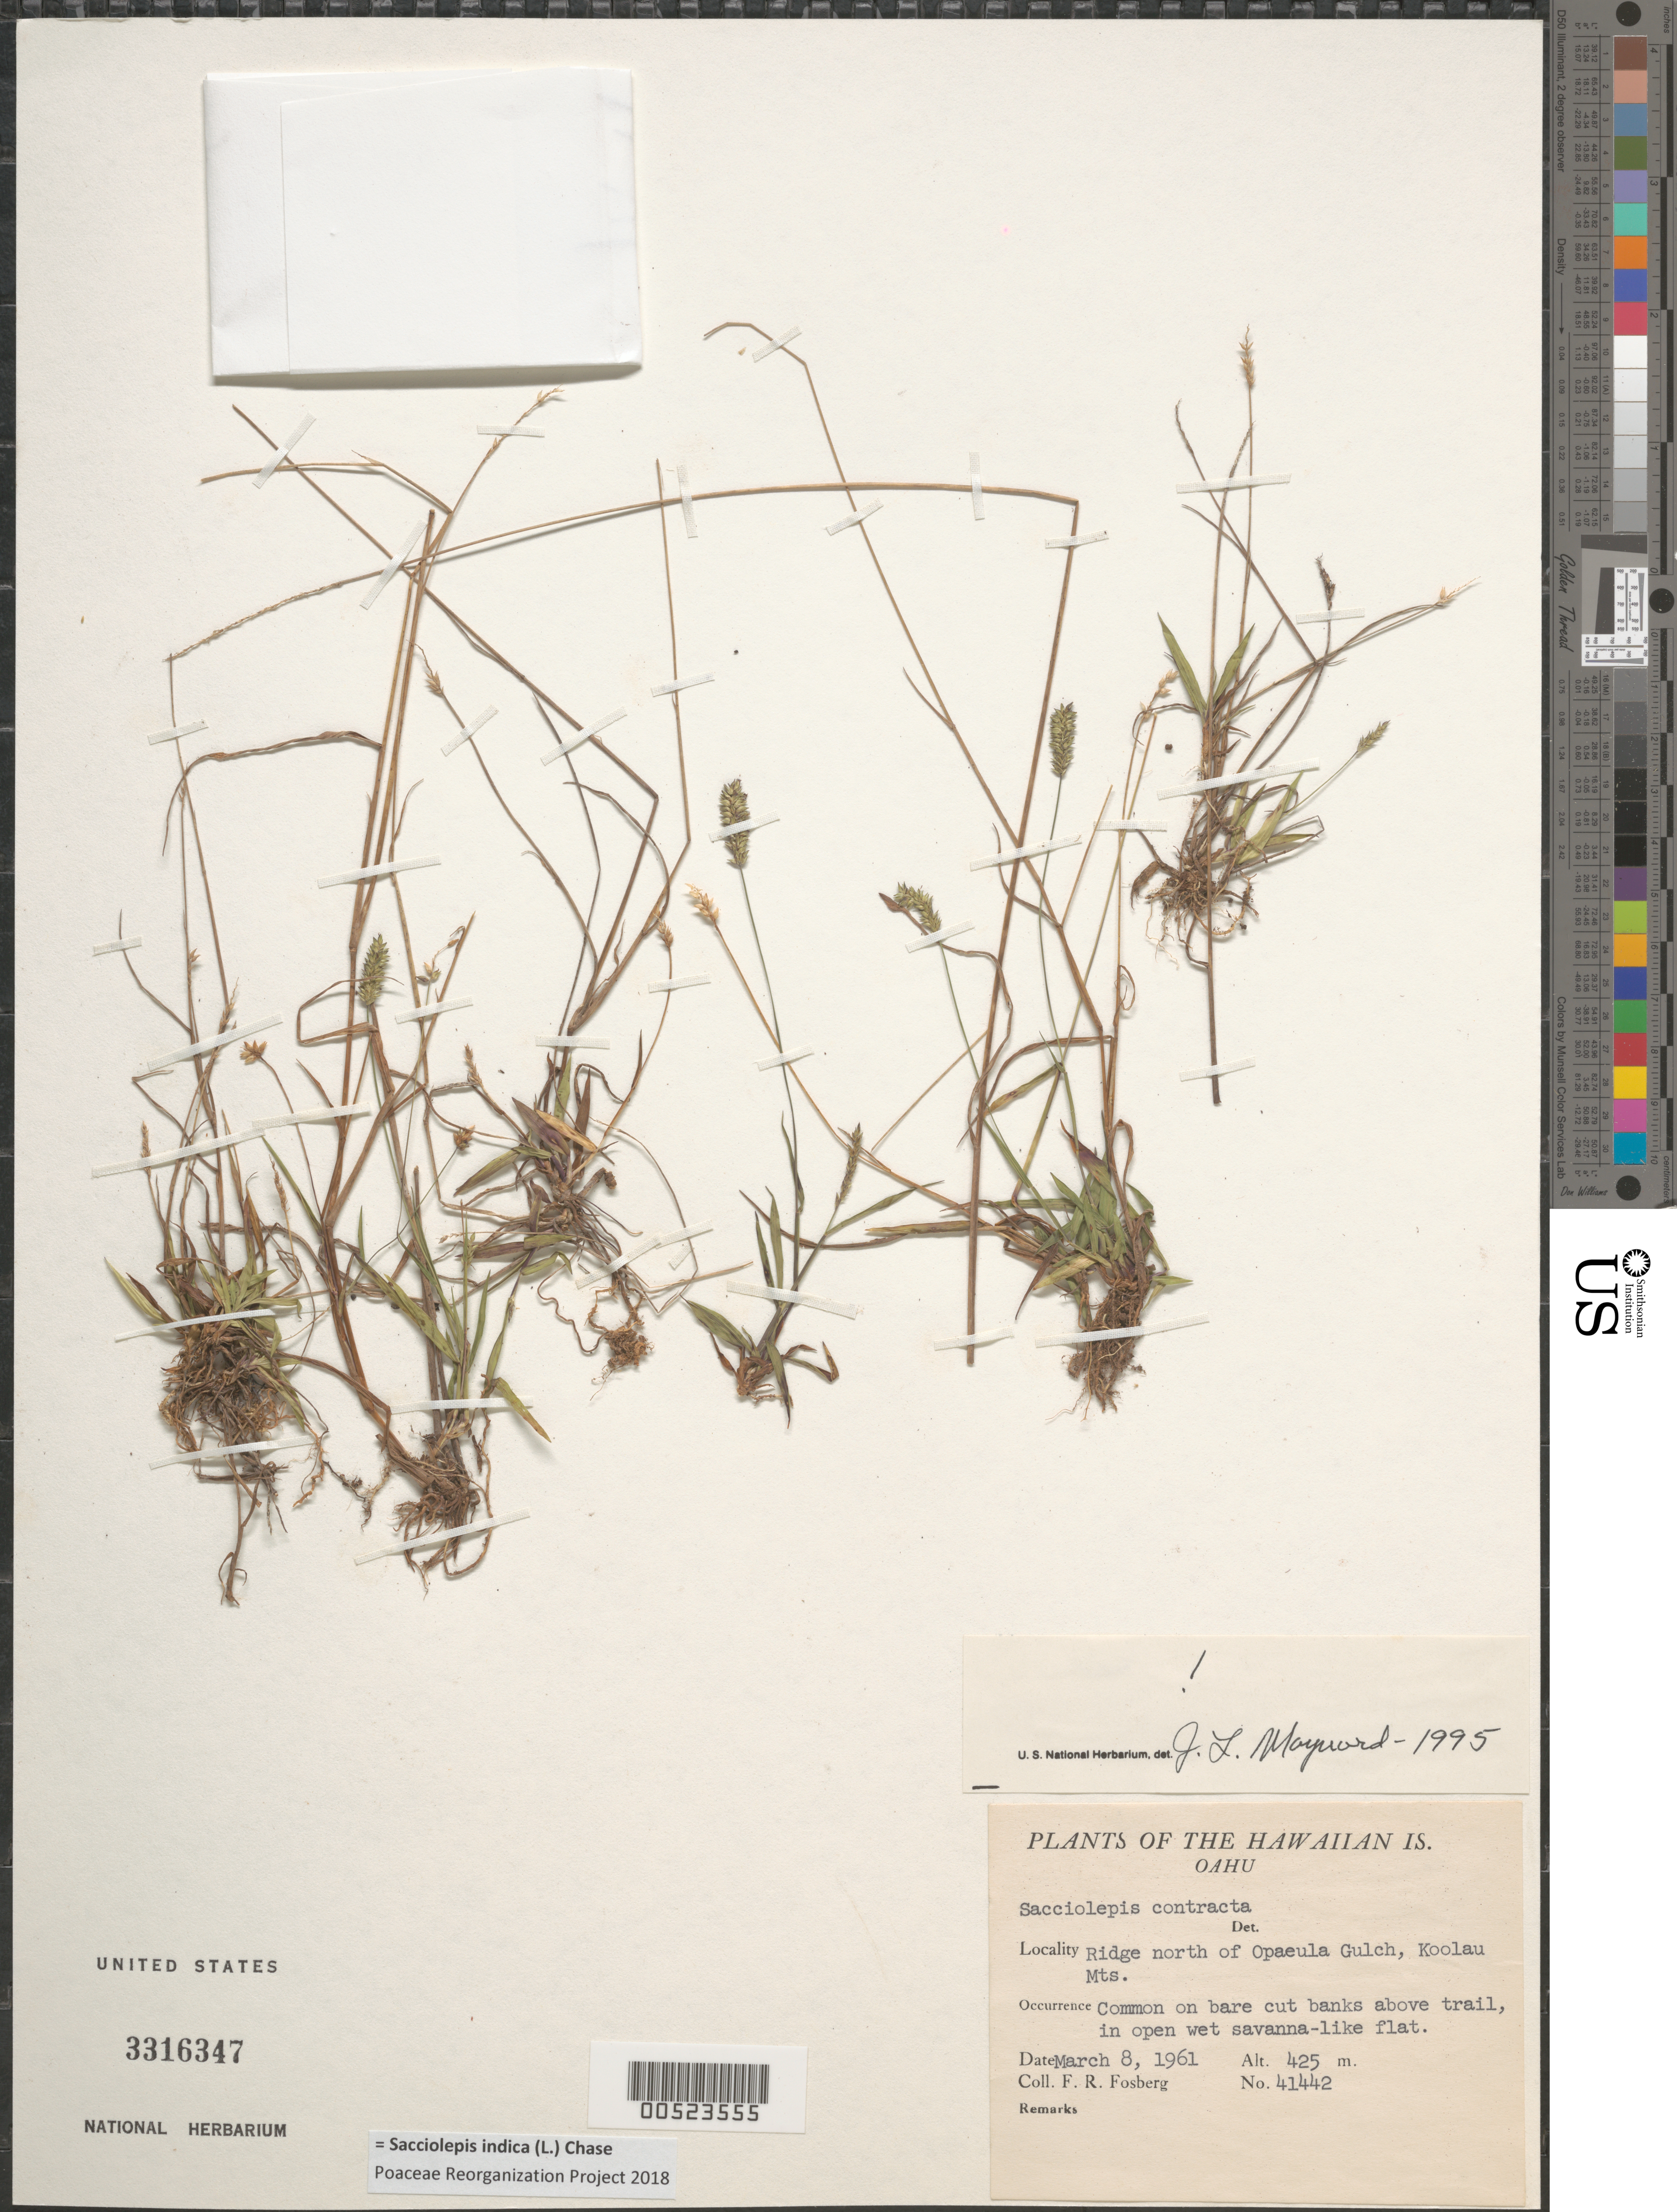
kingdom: Plantae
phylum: Tracheophyta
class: Liliopsida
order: Poales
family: Poaceae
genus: Sacciolepis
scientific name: Sacciolepis indica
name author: (L.) Chase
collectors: F. R. Fosberg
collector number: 41442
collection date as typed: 8 Mar 1961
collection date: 1961-03-08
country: United States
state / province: Hawaii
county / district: Honolulu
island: Oahu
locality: Ridge N of Opaeula Gulch, Koolau Mts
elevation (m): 425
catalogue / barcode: US 3316347